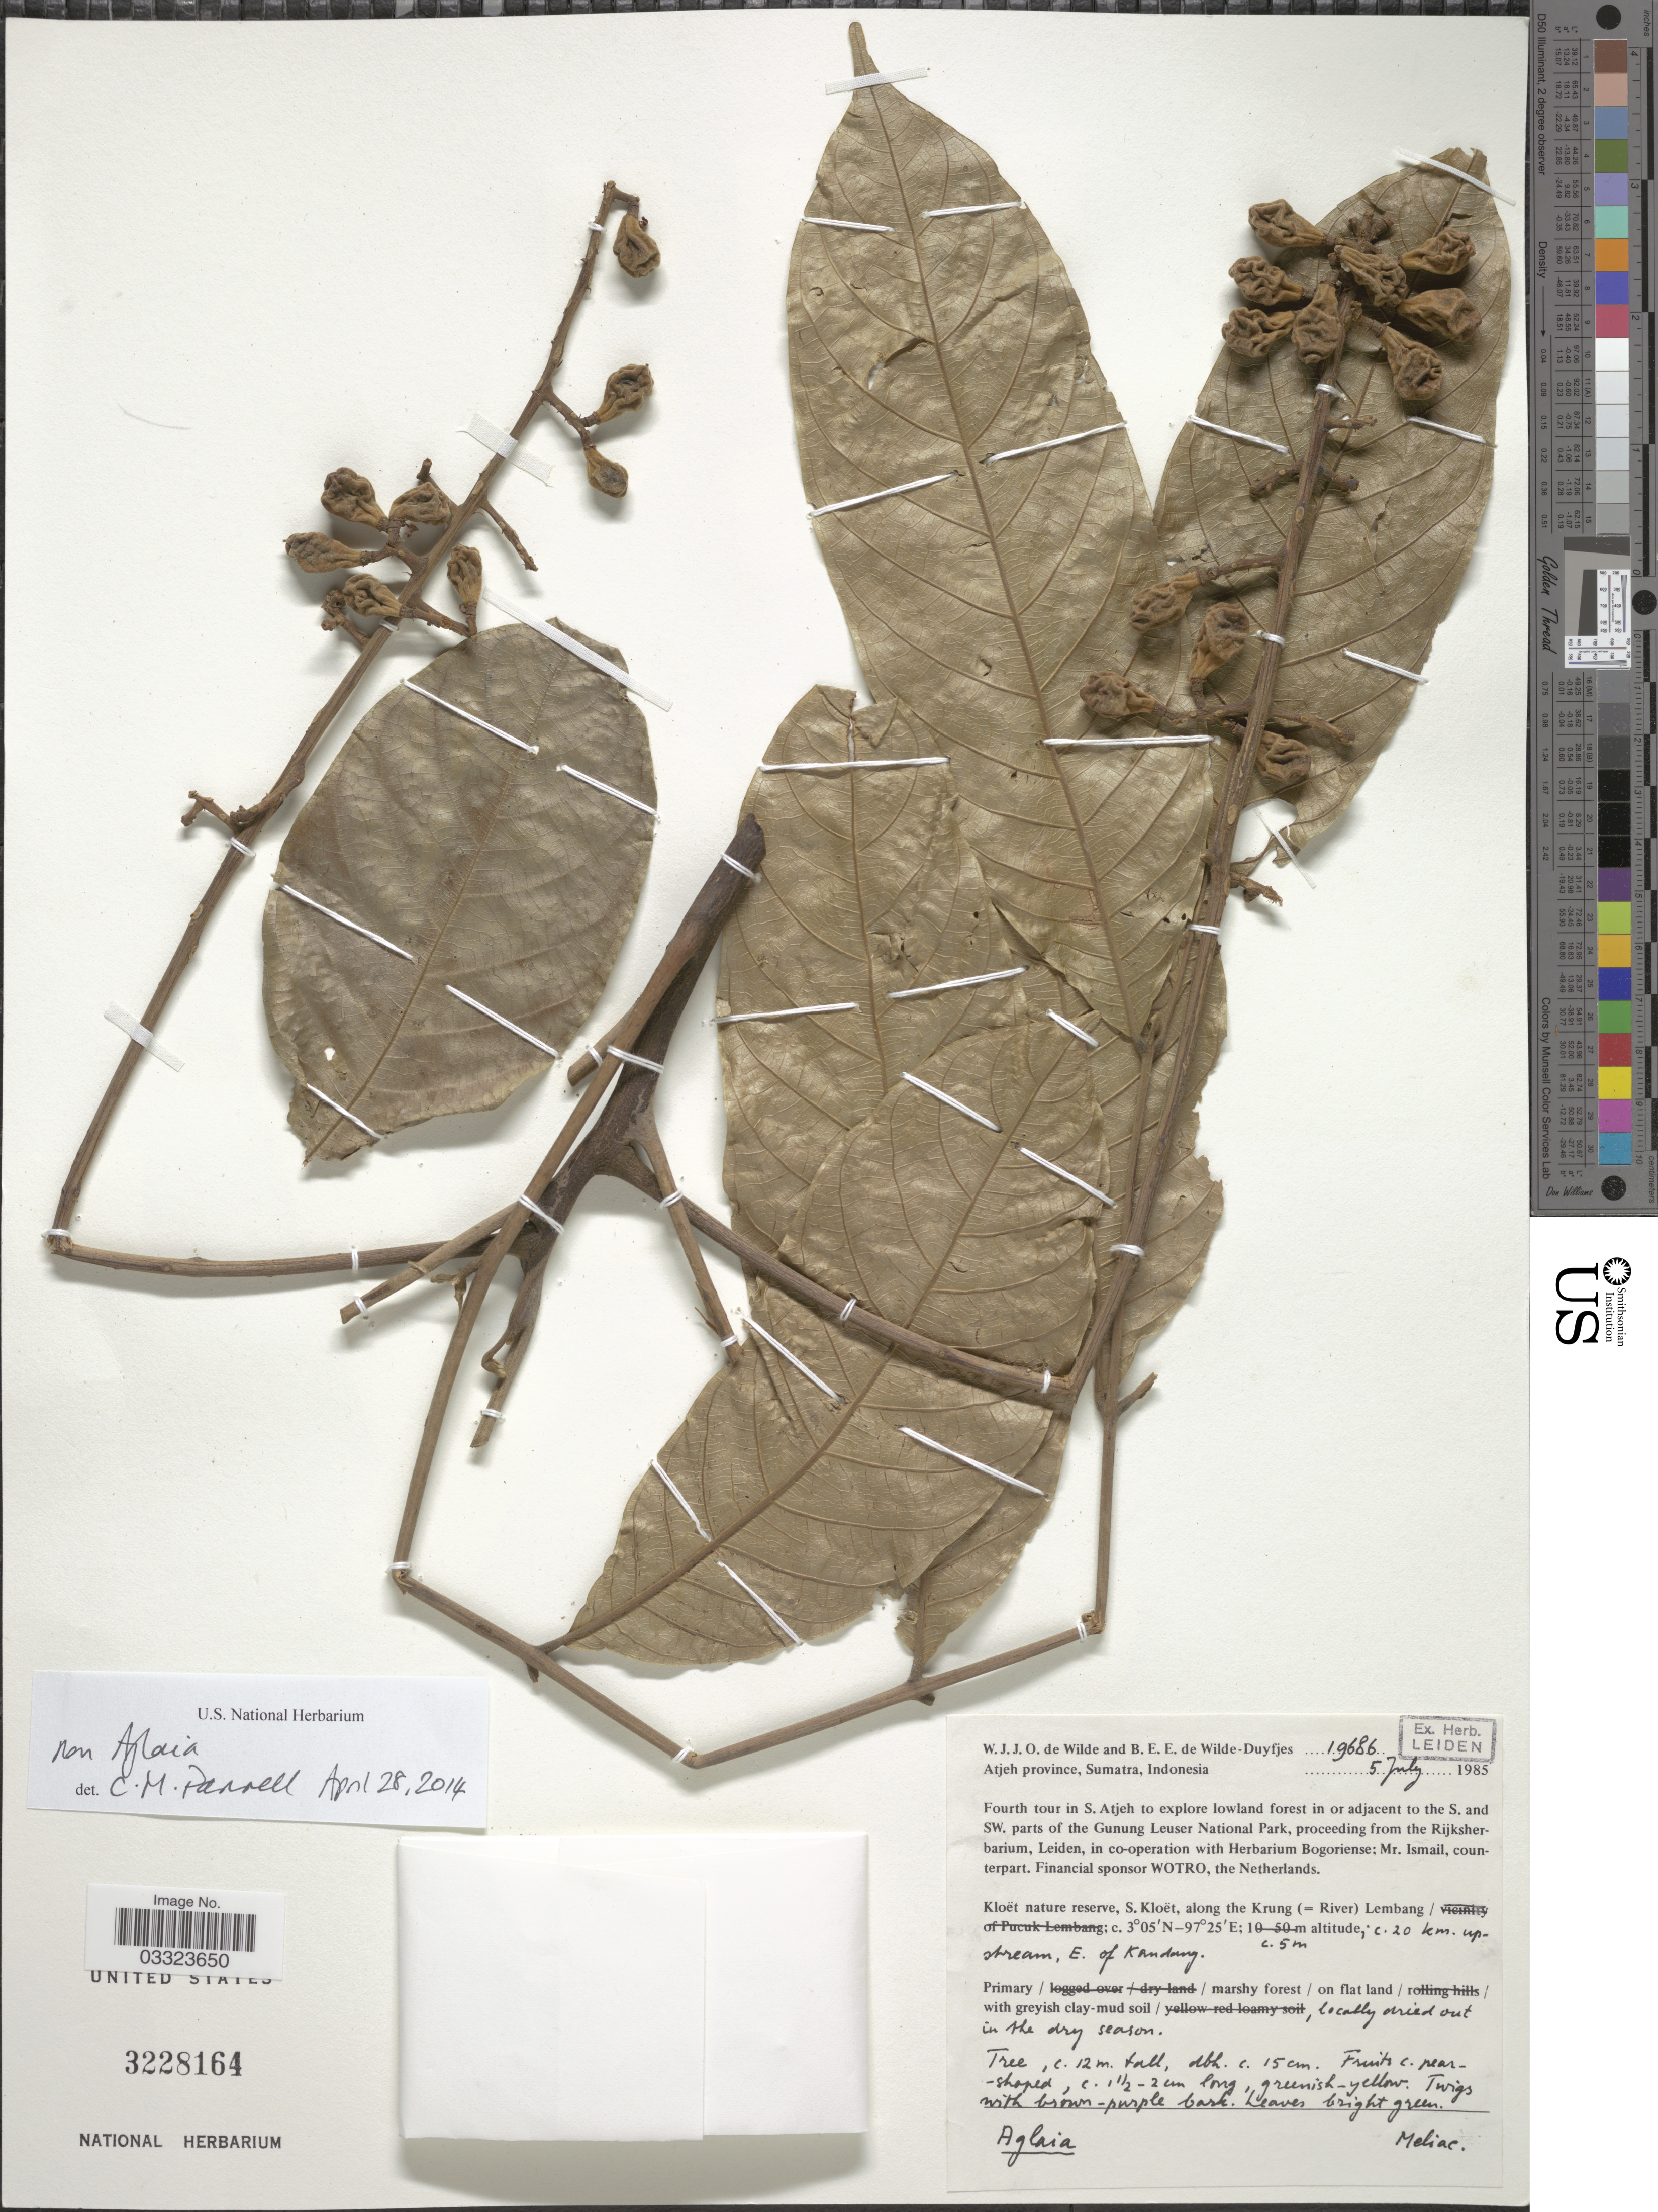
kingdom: Plantae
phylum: Tracheophyta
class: Magnoliopsida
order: Sapindales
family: Meliaceae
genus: Chisocheton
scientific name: Chisocheton sp.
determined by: Mabberley, David J.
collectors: W. J. de Wilde & B. E. de Wilde-Duyfjes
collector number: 19686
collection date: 1985-07-05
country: Indonesia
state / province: Sumatra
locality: Atjeh province, Sumatra. Kloët nature reserve, S. Kloët, along the Krung (=River) Lembang; c. 20 km. upstream, E. of Kandang.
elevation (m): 5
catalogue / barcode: US 3228164